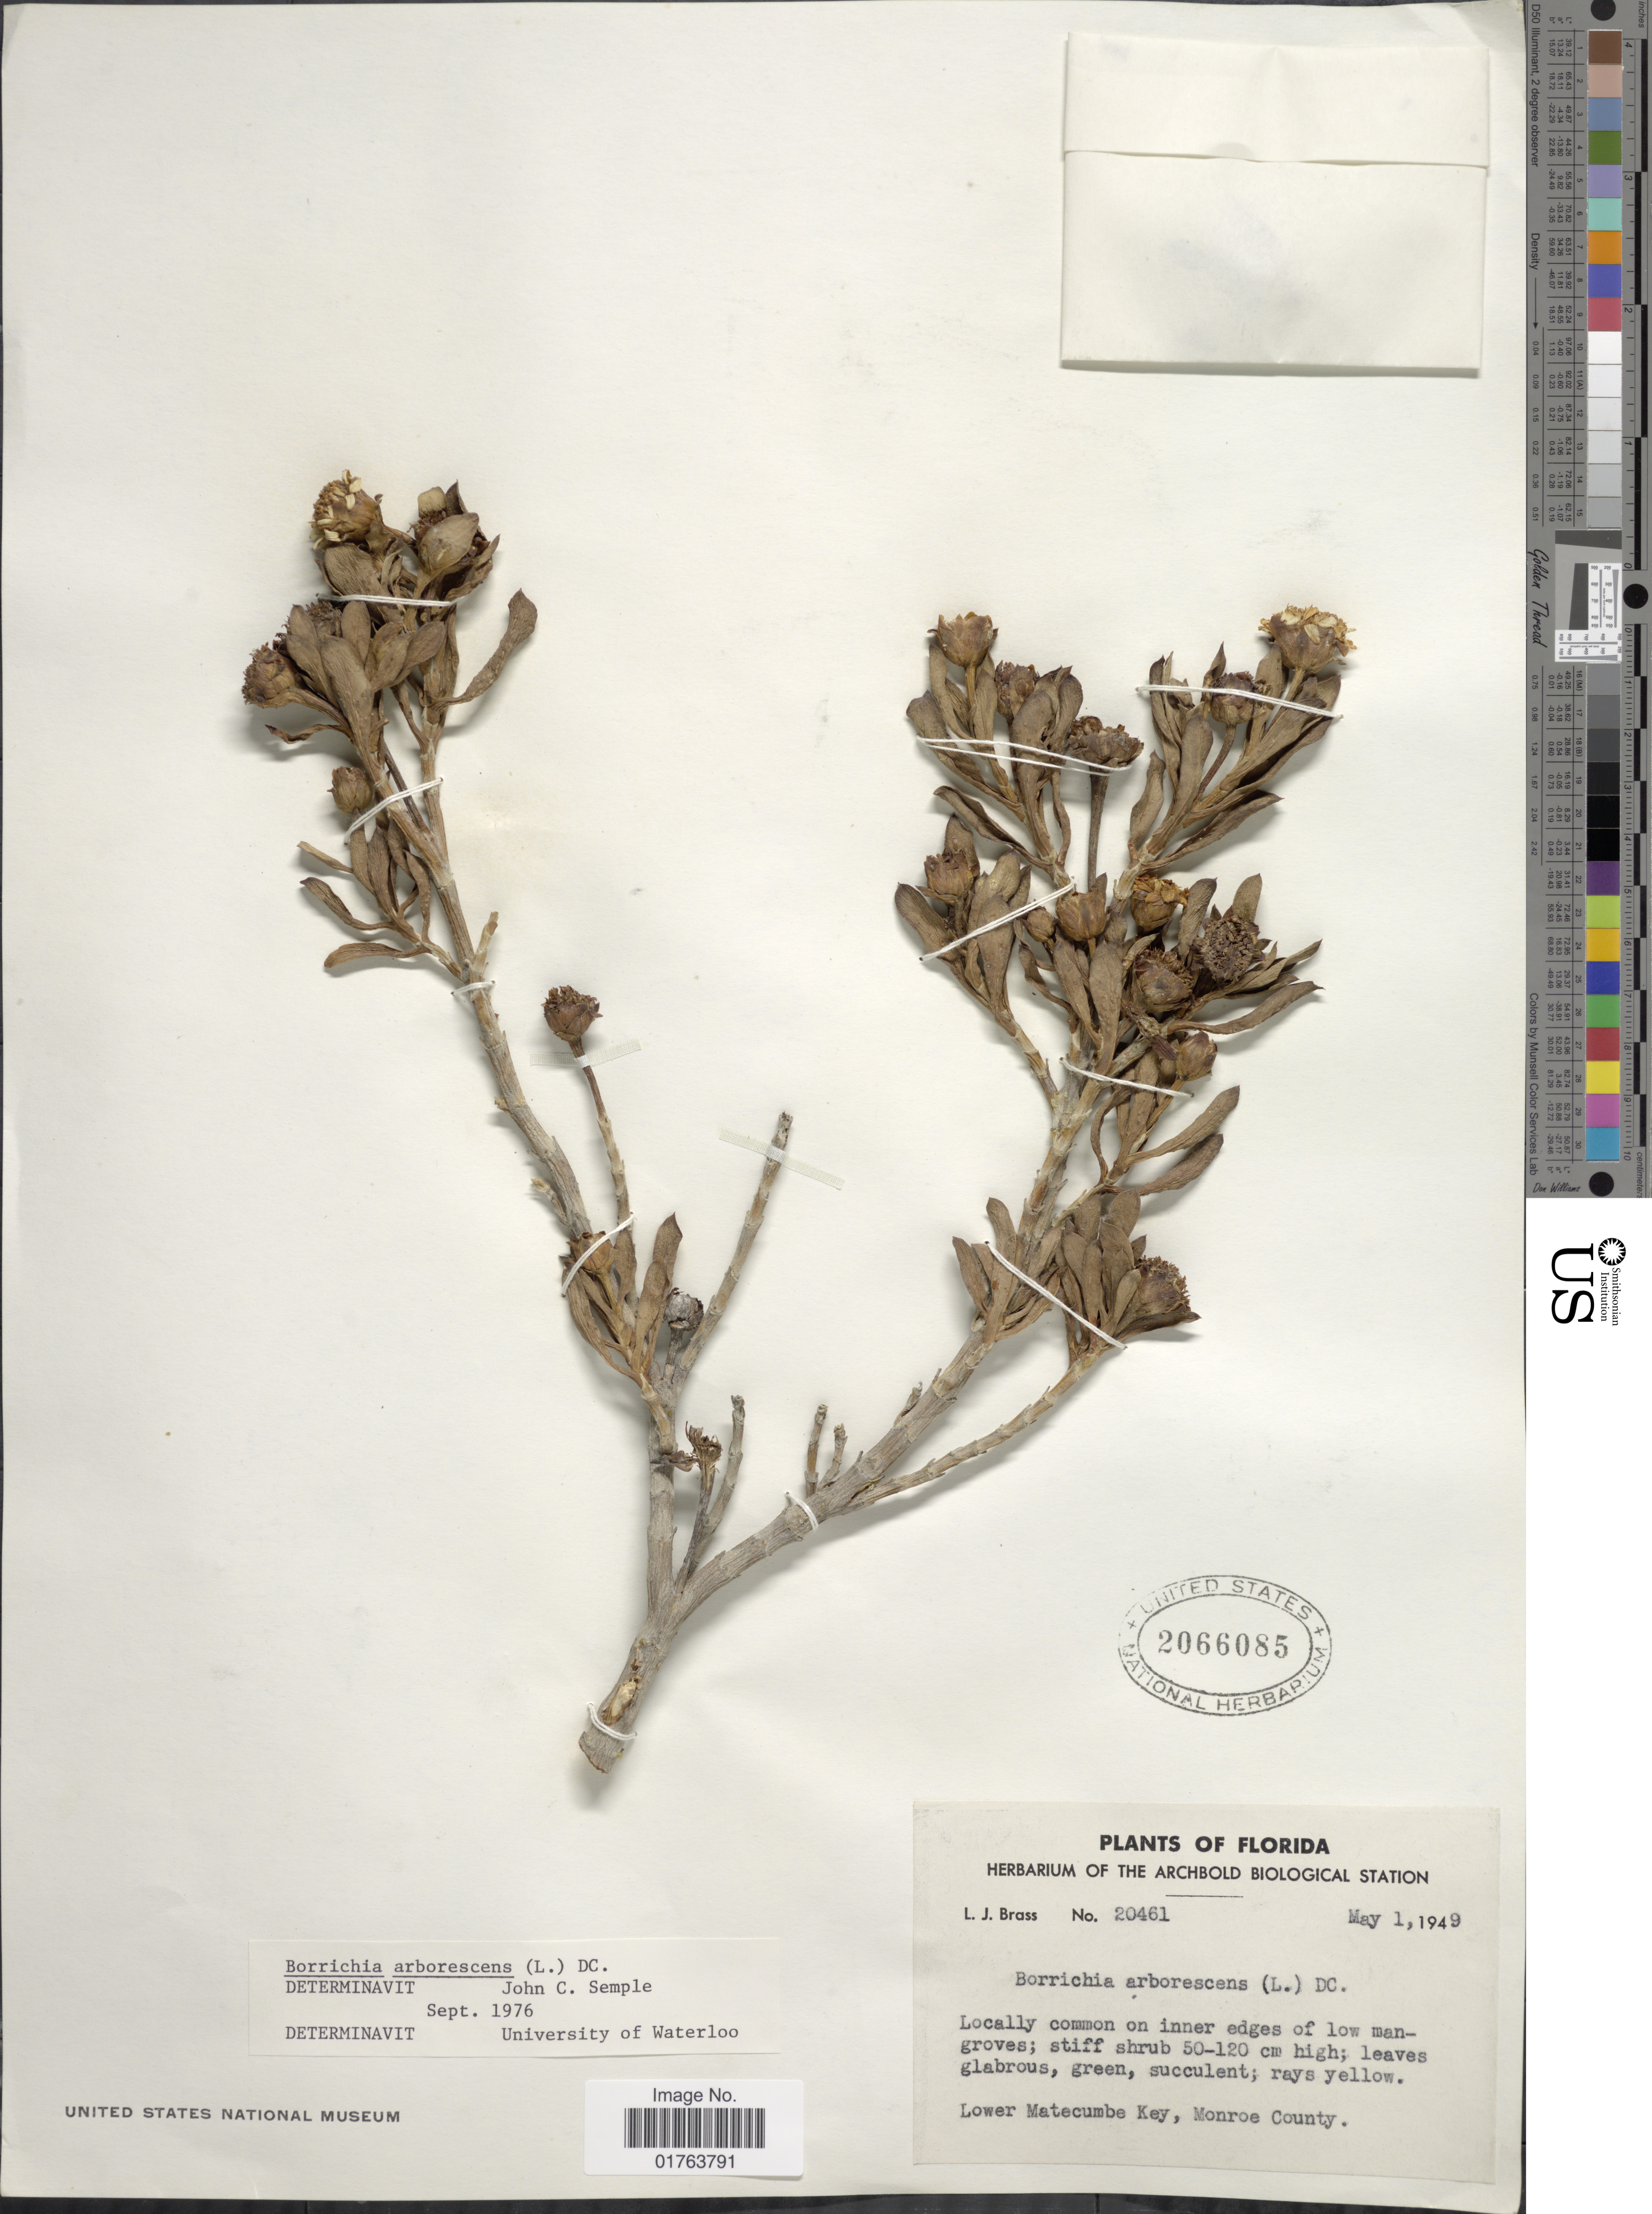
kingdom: Plantae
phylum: Tracheophyta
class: Magnoliopsida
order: Asterales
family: Asteraceae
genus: Borrichia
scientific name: Borrichia arborescens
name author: (L.) DC.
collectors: L. J. Brass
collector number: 20461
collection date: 1949-05-01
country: United States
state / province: Florida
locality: Lower Matecombe Ket, Monroe County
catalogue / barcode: US 2066085